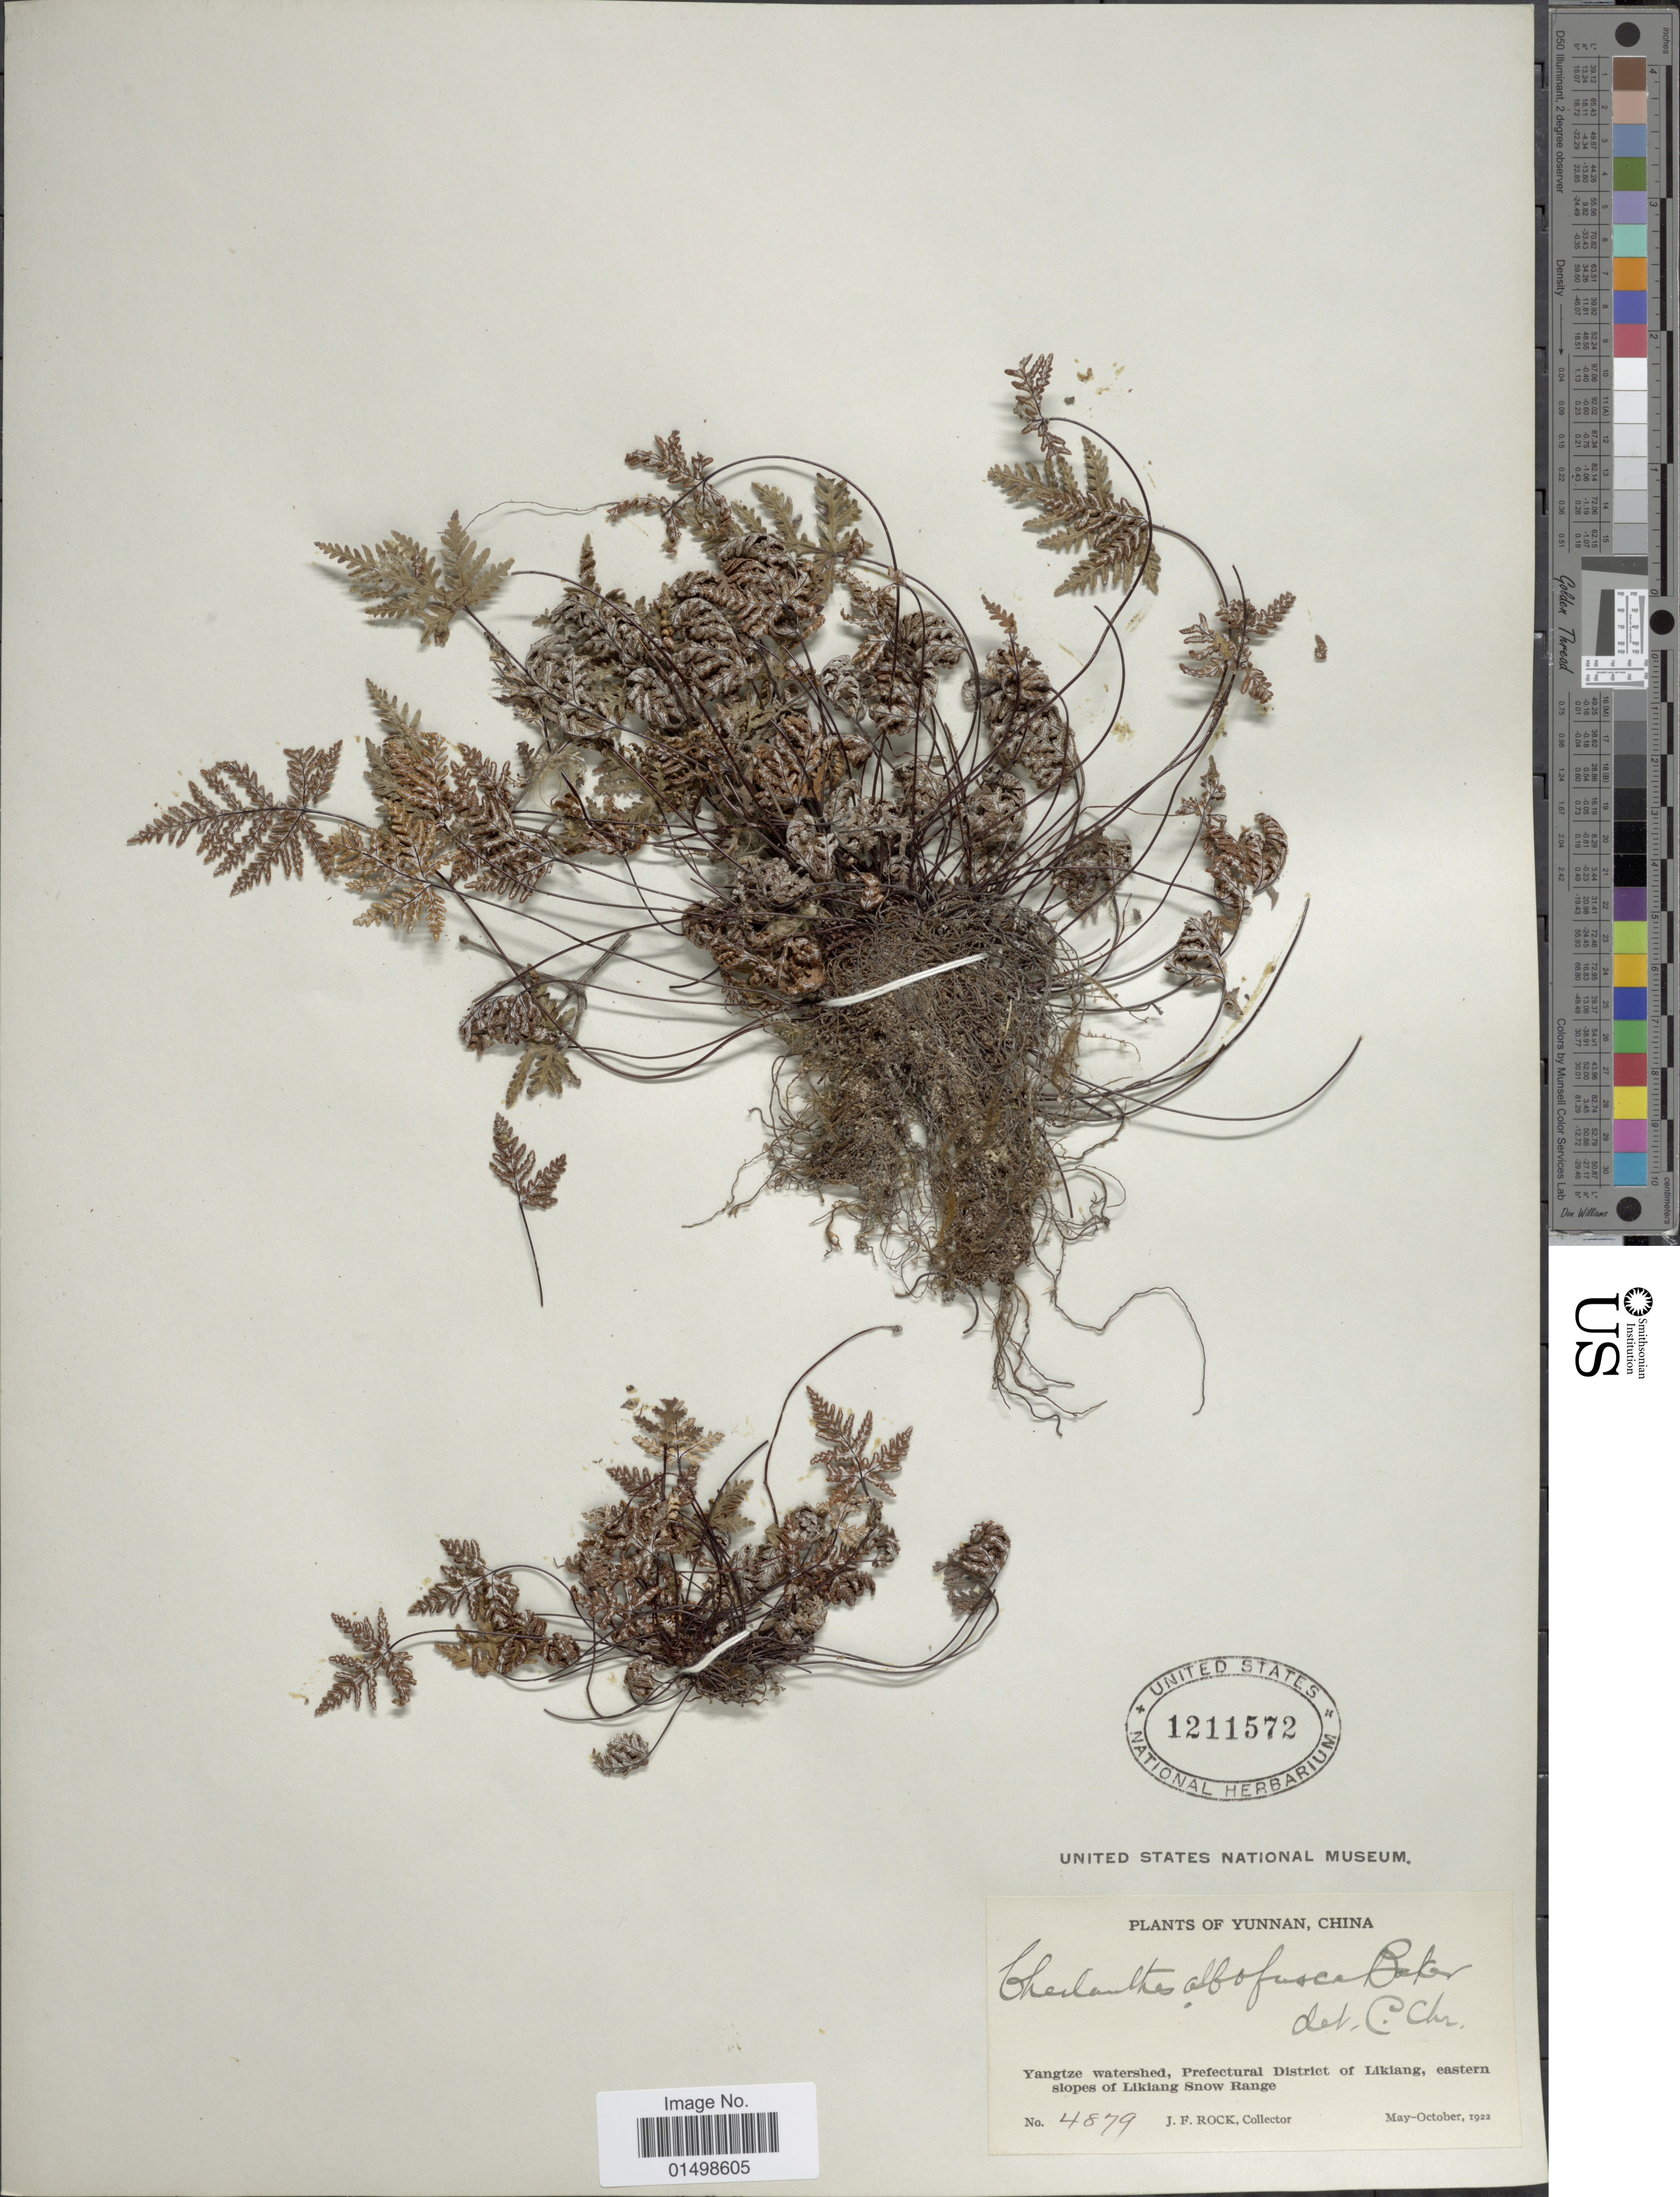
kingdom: Plantae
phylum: Tracheophyta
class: Polypodiopsida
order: Polypodiales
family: Pteridaceae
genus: Aleuritopteris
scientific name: Aleuritopteris sp.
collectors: J. Rock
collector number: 4879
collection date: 1922-05/1922-10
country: China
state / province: Yunnan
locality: Plants of Yunnan, China. Yangtze watershed, Prefectural District of Likiang, eastern slopes of Likiang Snow Range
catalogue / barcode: US 1211572